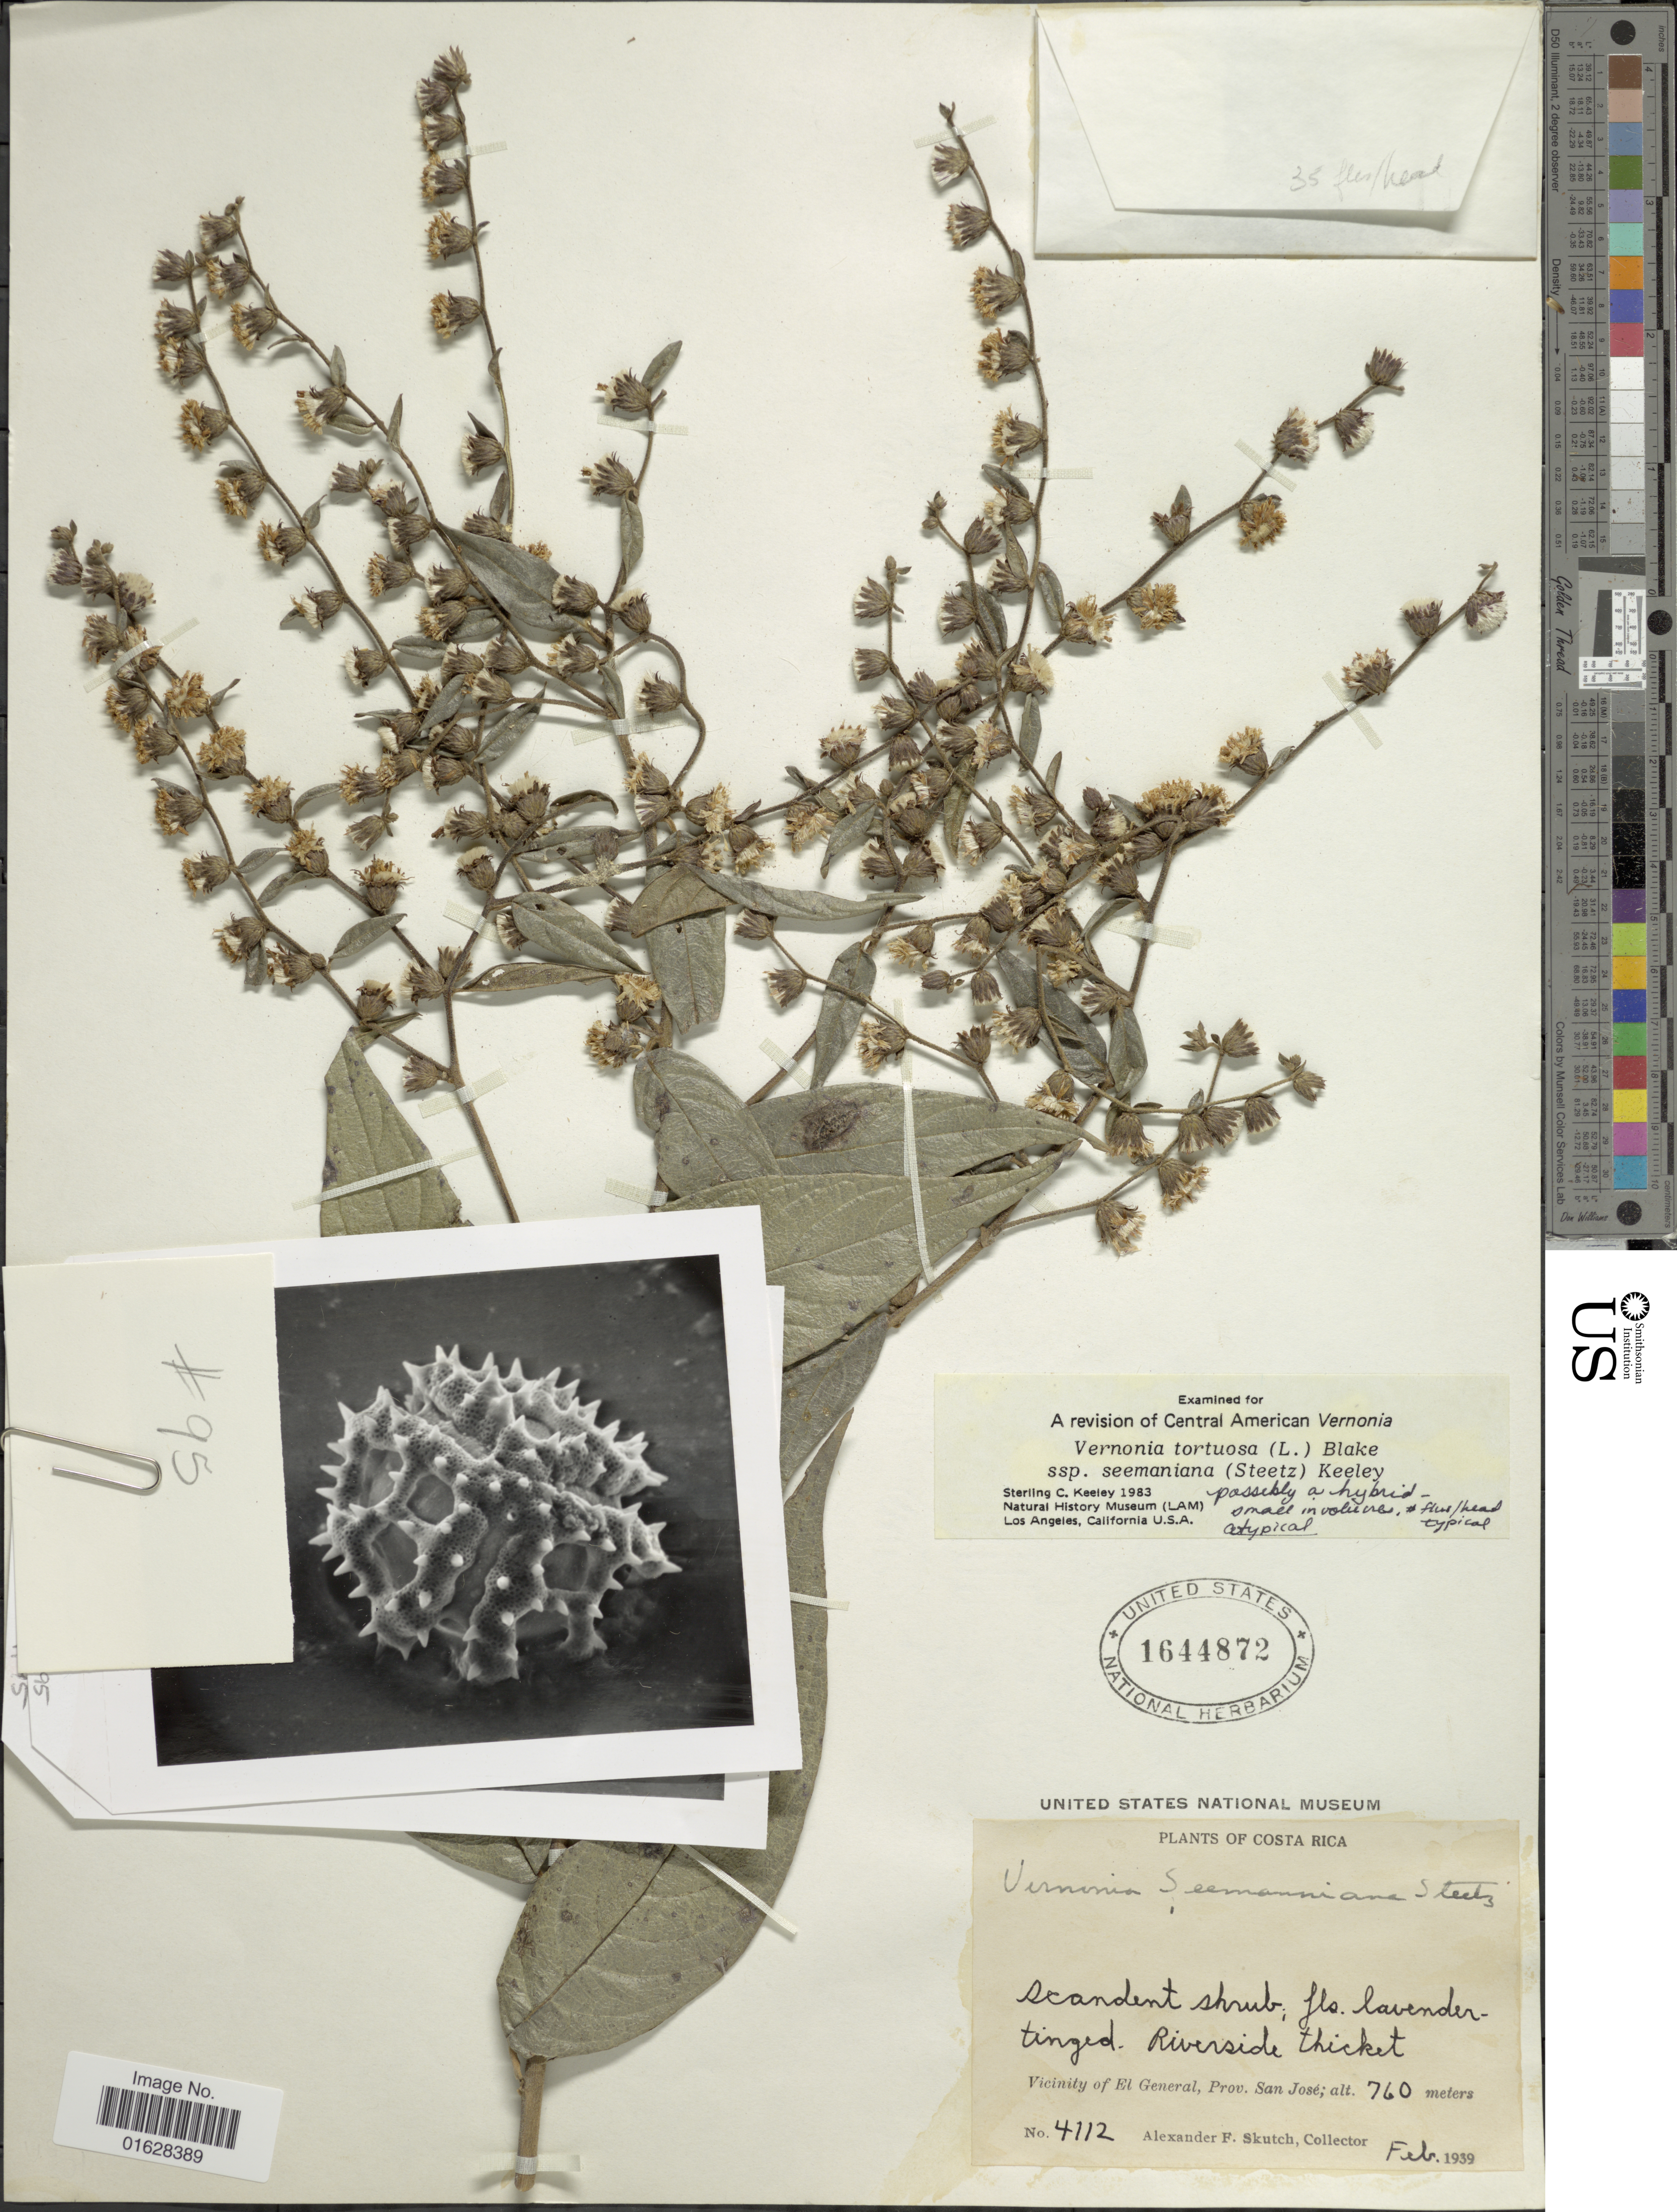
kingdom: Plantae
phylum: Tracheophyta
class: Magnoliopsida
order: Asterales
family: Asteraceae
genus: Lepidaploa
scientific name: Lepidaploa tortuosa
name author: (L.) H. Rob.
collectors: A. F. Skutch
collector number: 4112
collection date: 1939-02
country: Costa Rica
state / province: San José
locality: Vicinity of El General, Prov. San Jose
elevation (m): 760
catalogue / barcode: US 1644872